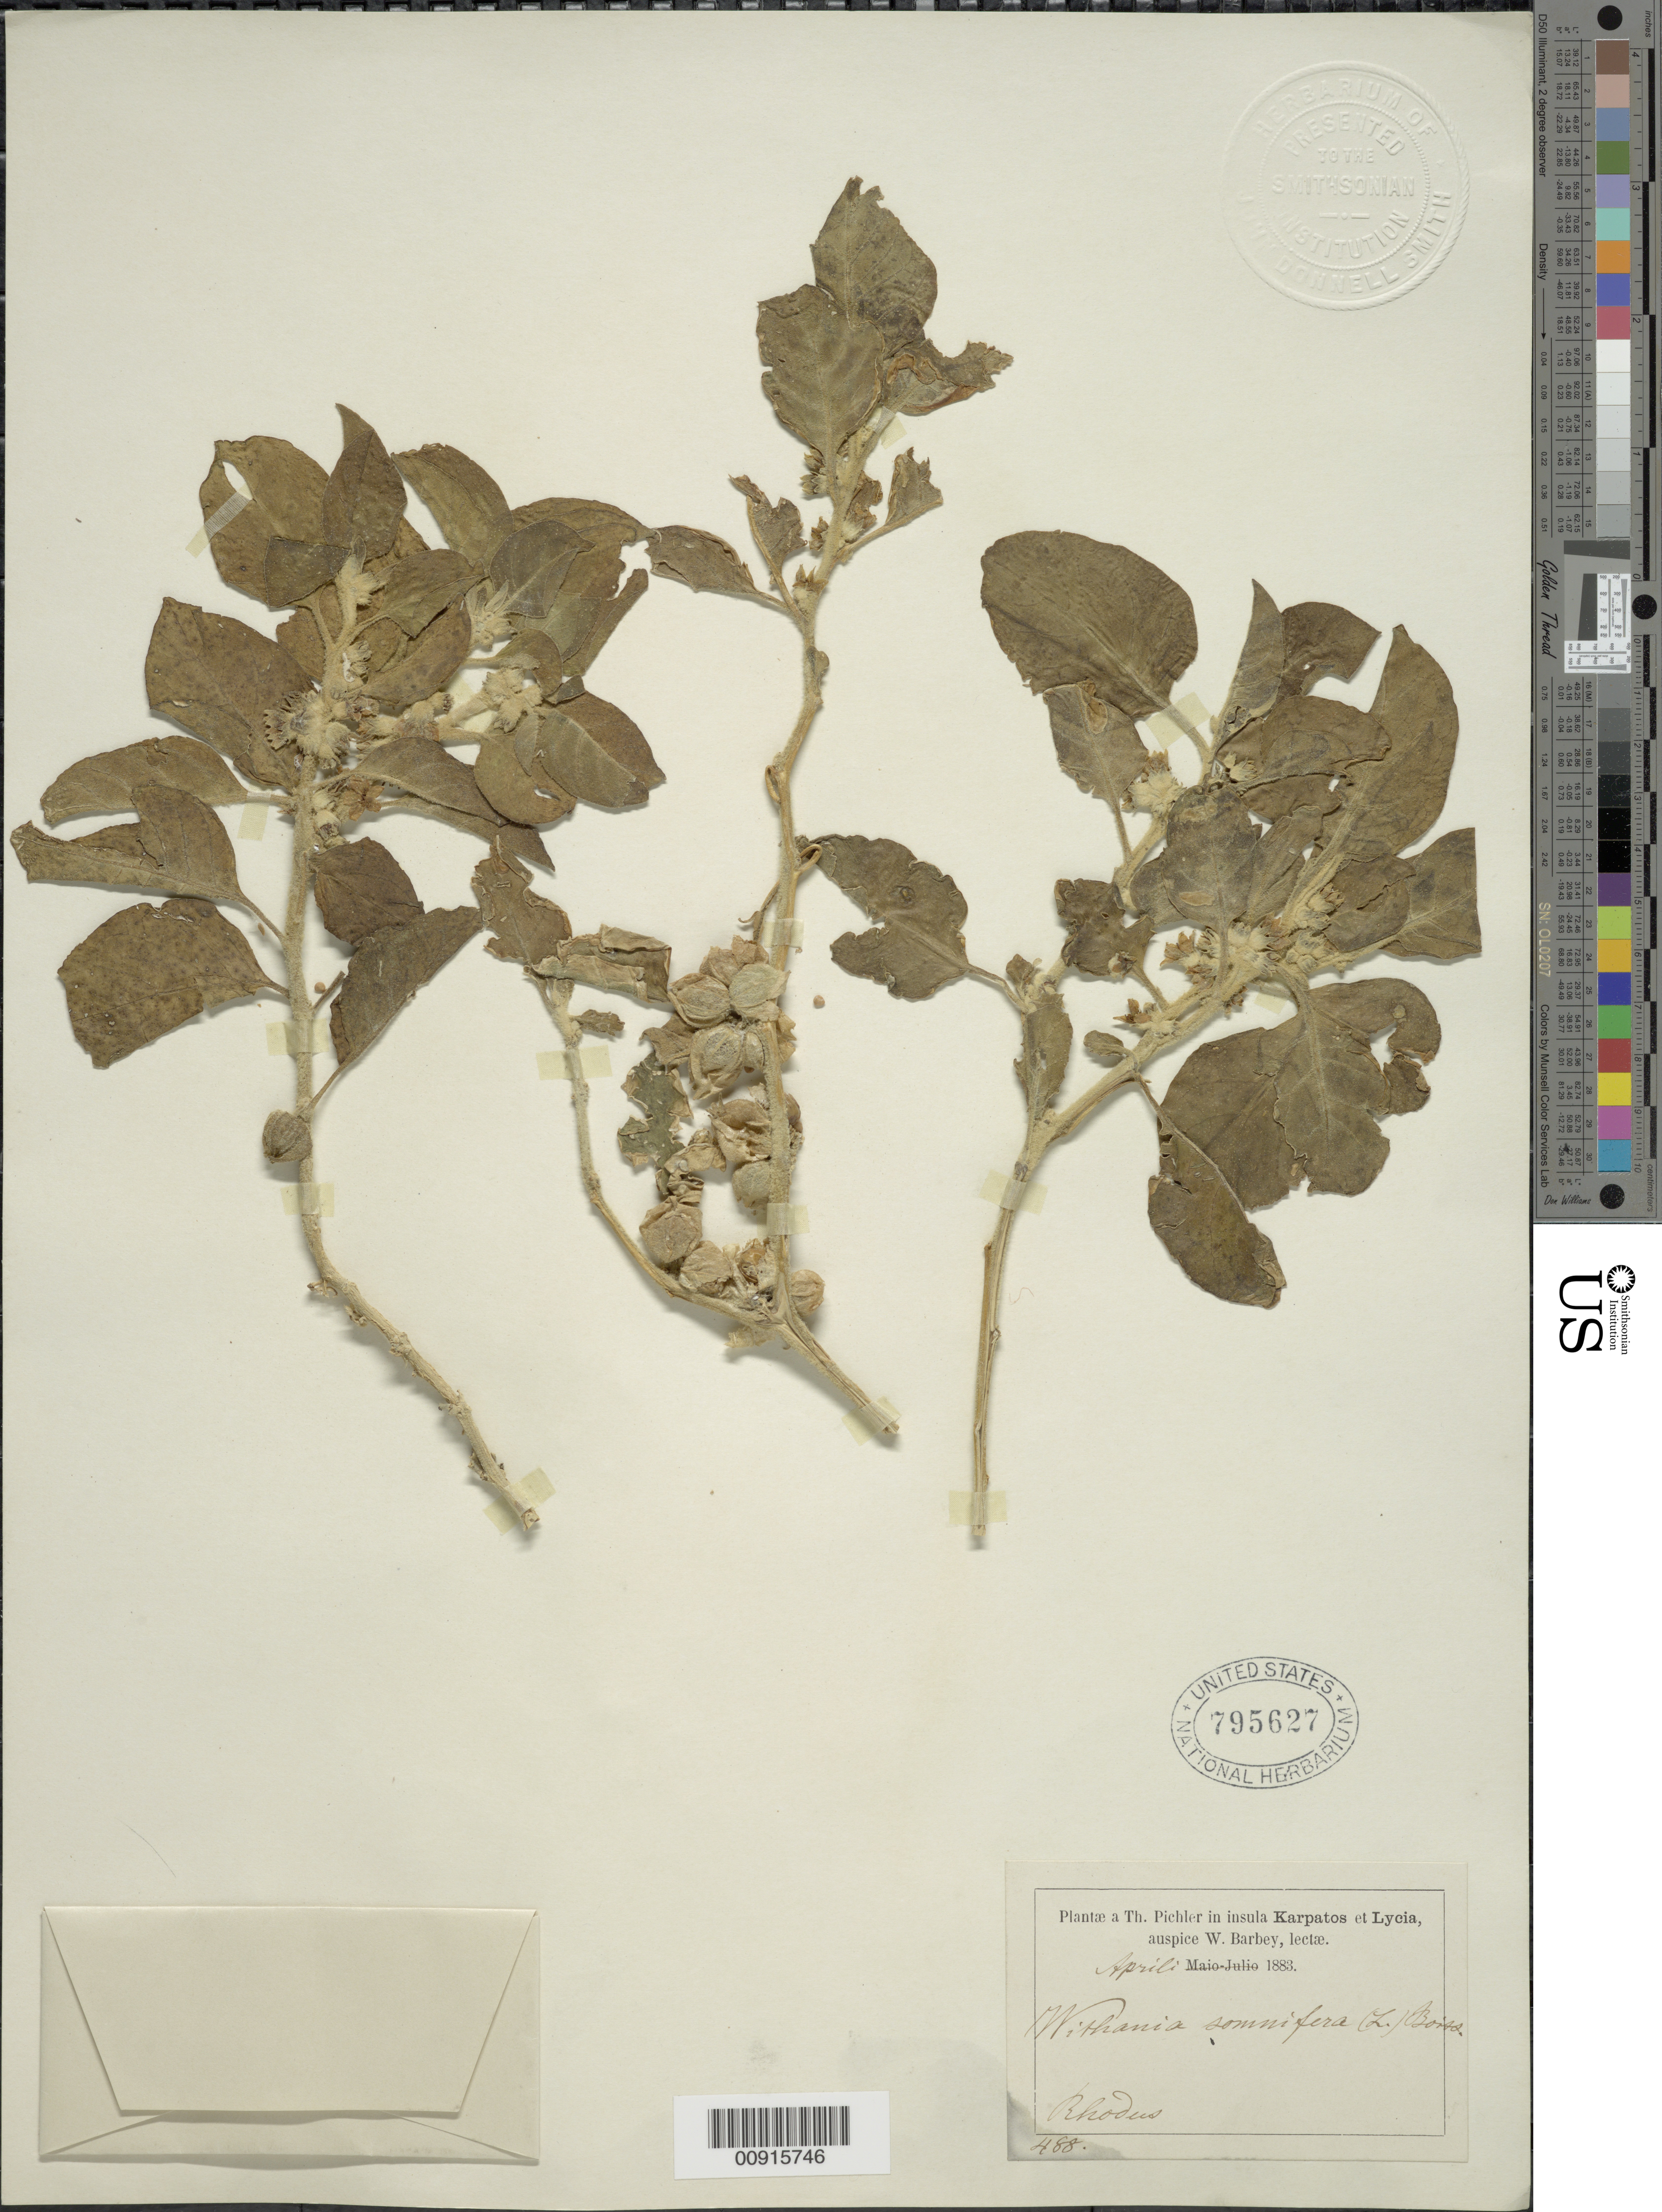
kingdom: Plantae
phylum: Tracheophyta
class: Magnoliopsida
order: Solanales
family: Solanaceae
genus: Withania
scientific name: Withania somnifera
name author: (L.) Dunal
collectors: T. Pichler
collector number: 488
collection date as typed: Apr 1883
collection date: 1883-04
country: Greece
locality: Rhodes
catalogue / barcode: US 795627